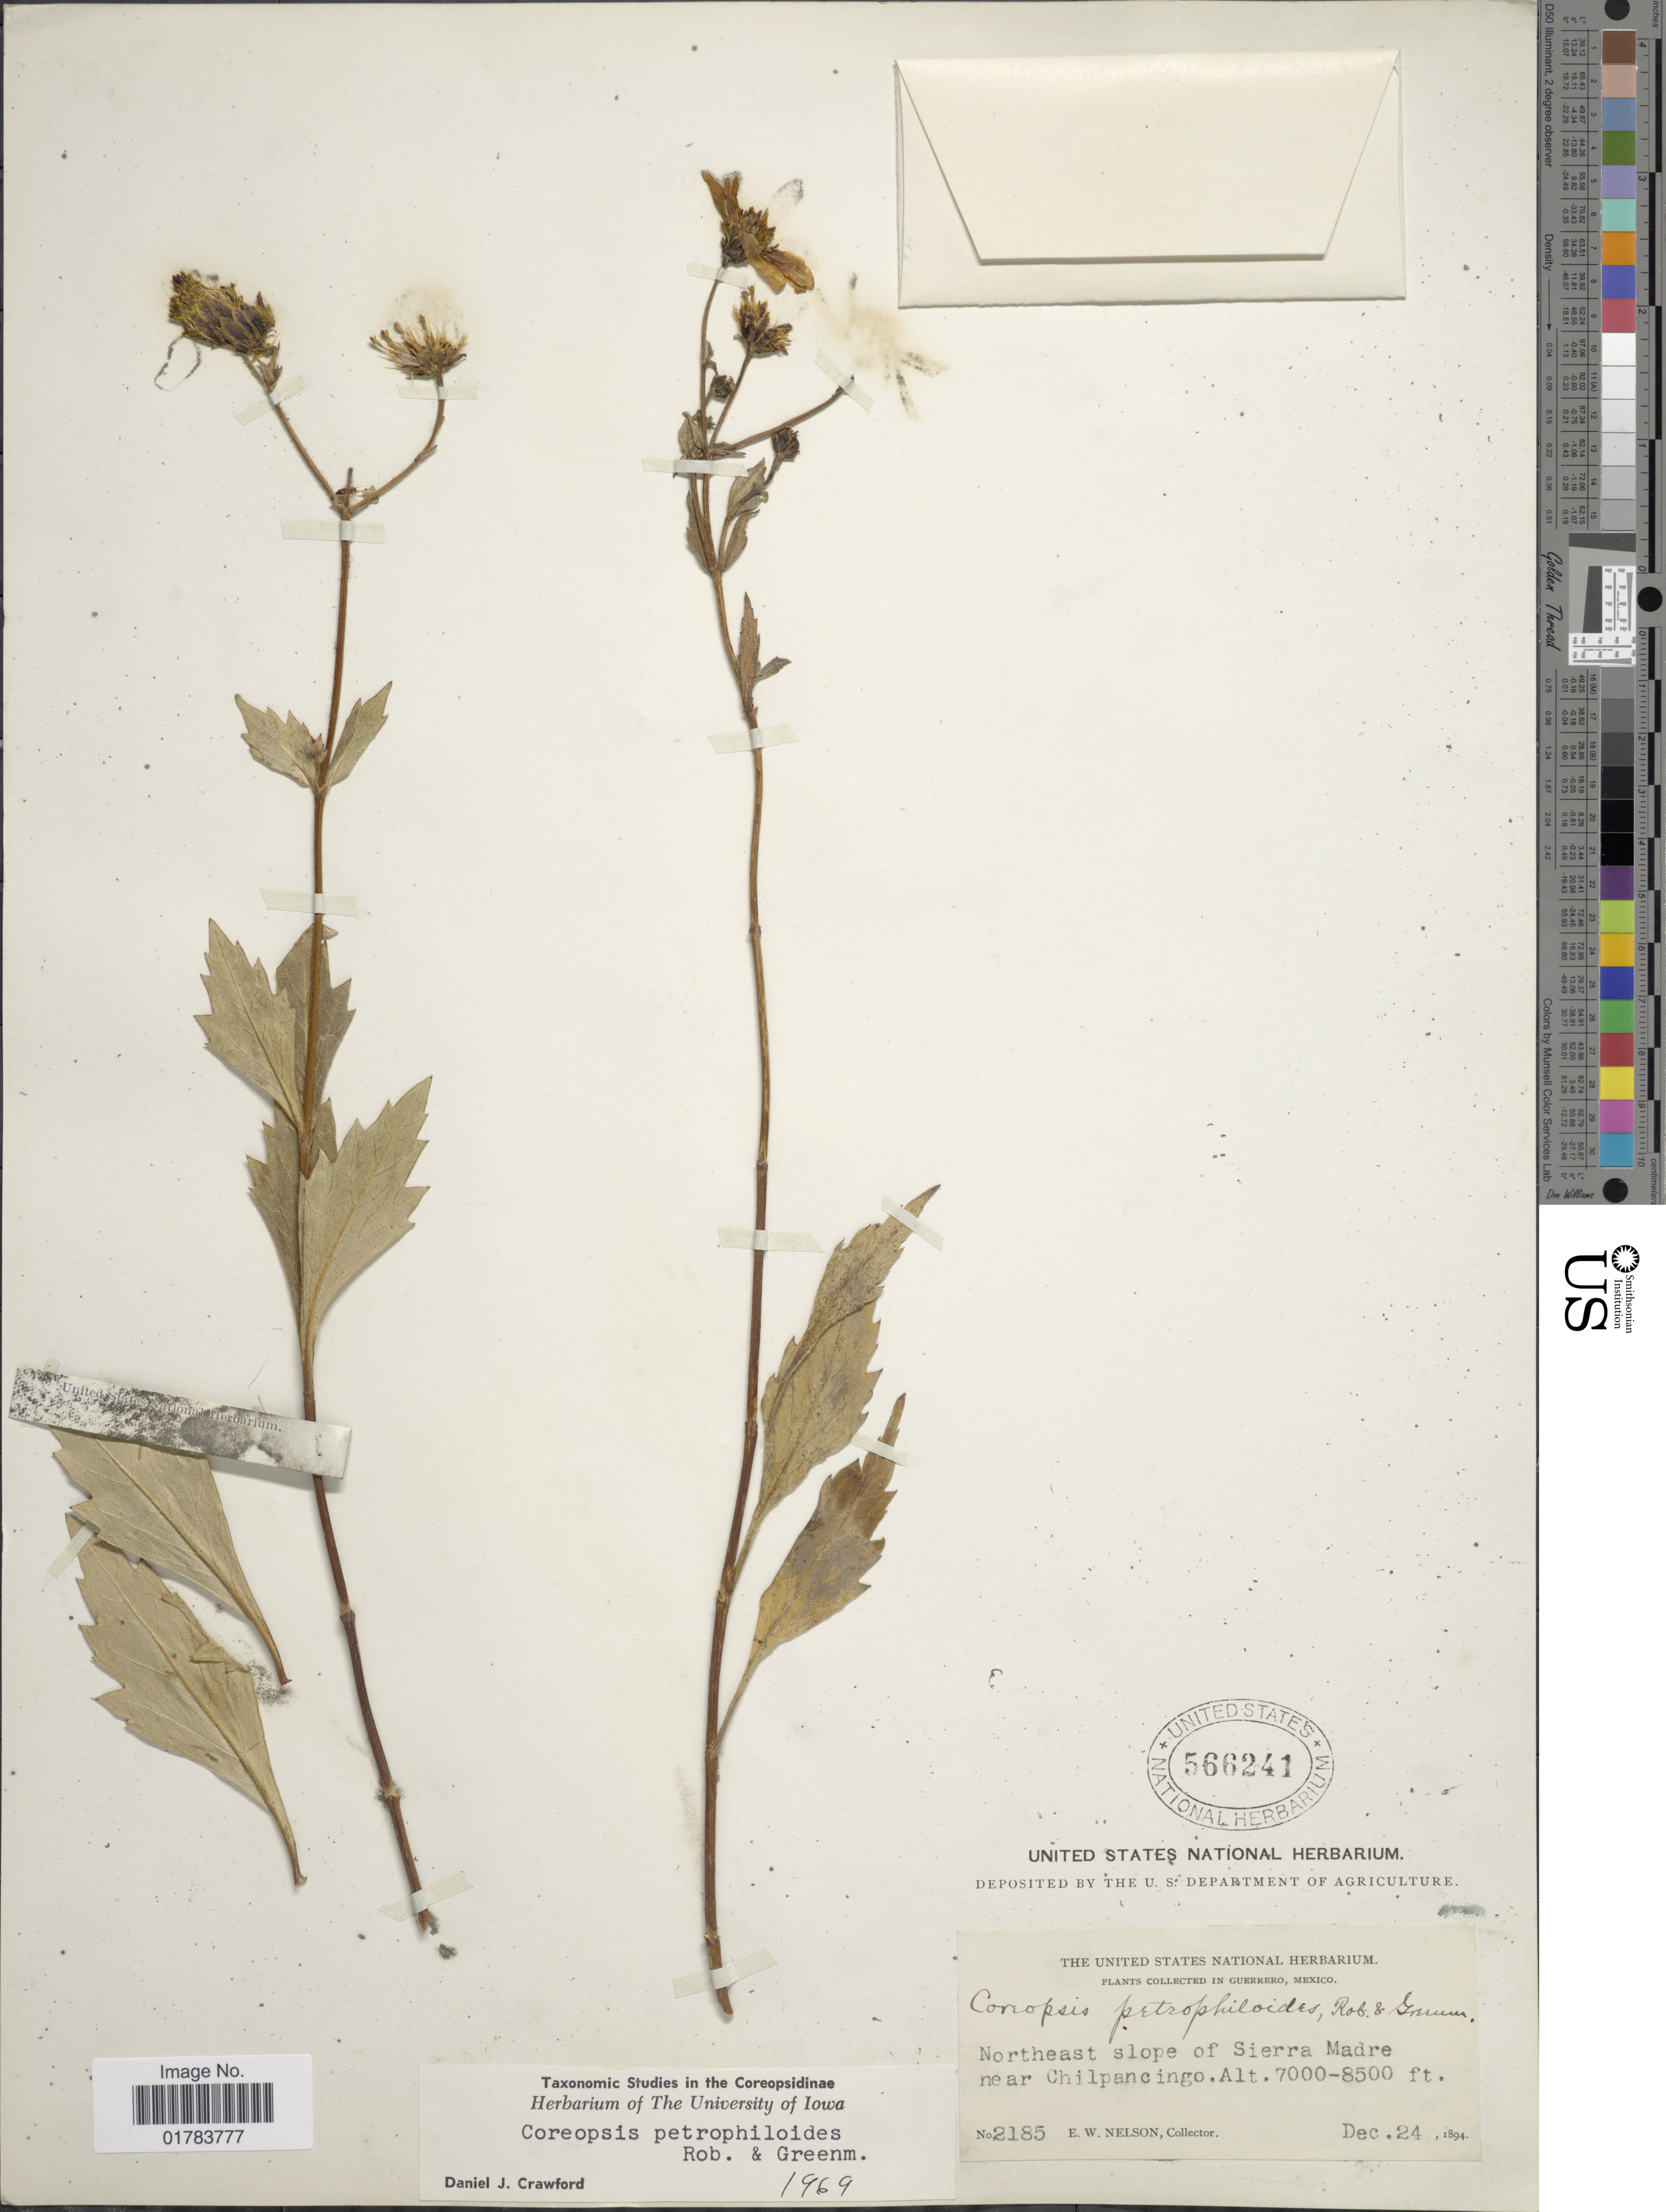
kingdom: Plantae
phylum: Tracheophyta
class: Magnoliopsida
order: Asterales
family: Asteraceae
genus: Coreopsis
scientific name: Coreopsis petrophiloides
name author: B.L. Rob. & Greenm.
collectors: E. W. Nelson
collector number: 2185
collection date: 1894-12-24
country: Mexico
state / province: Guerrero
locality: Northeast slope of Sierra Madre near Chilpancingo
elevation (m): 2134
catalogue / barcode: US 566241